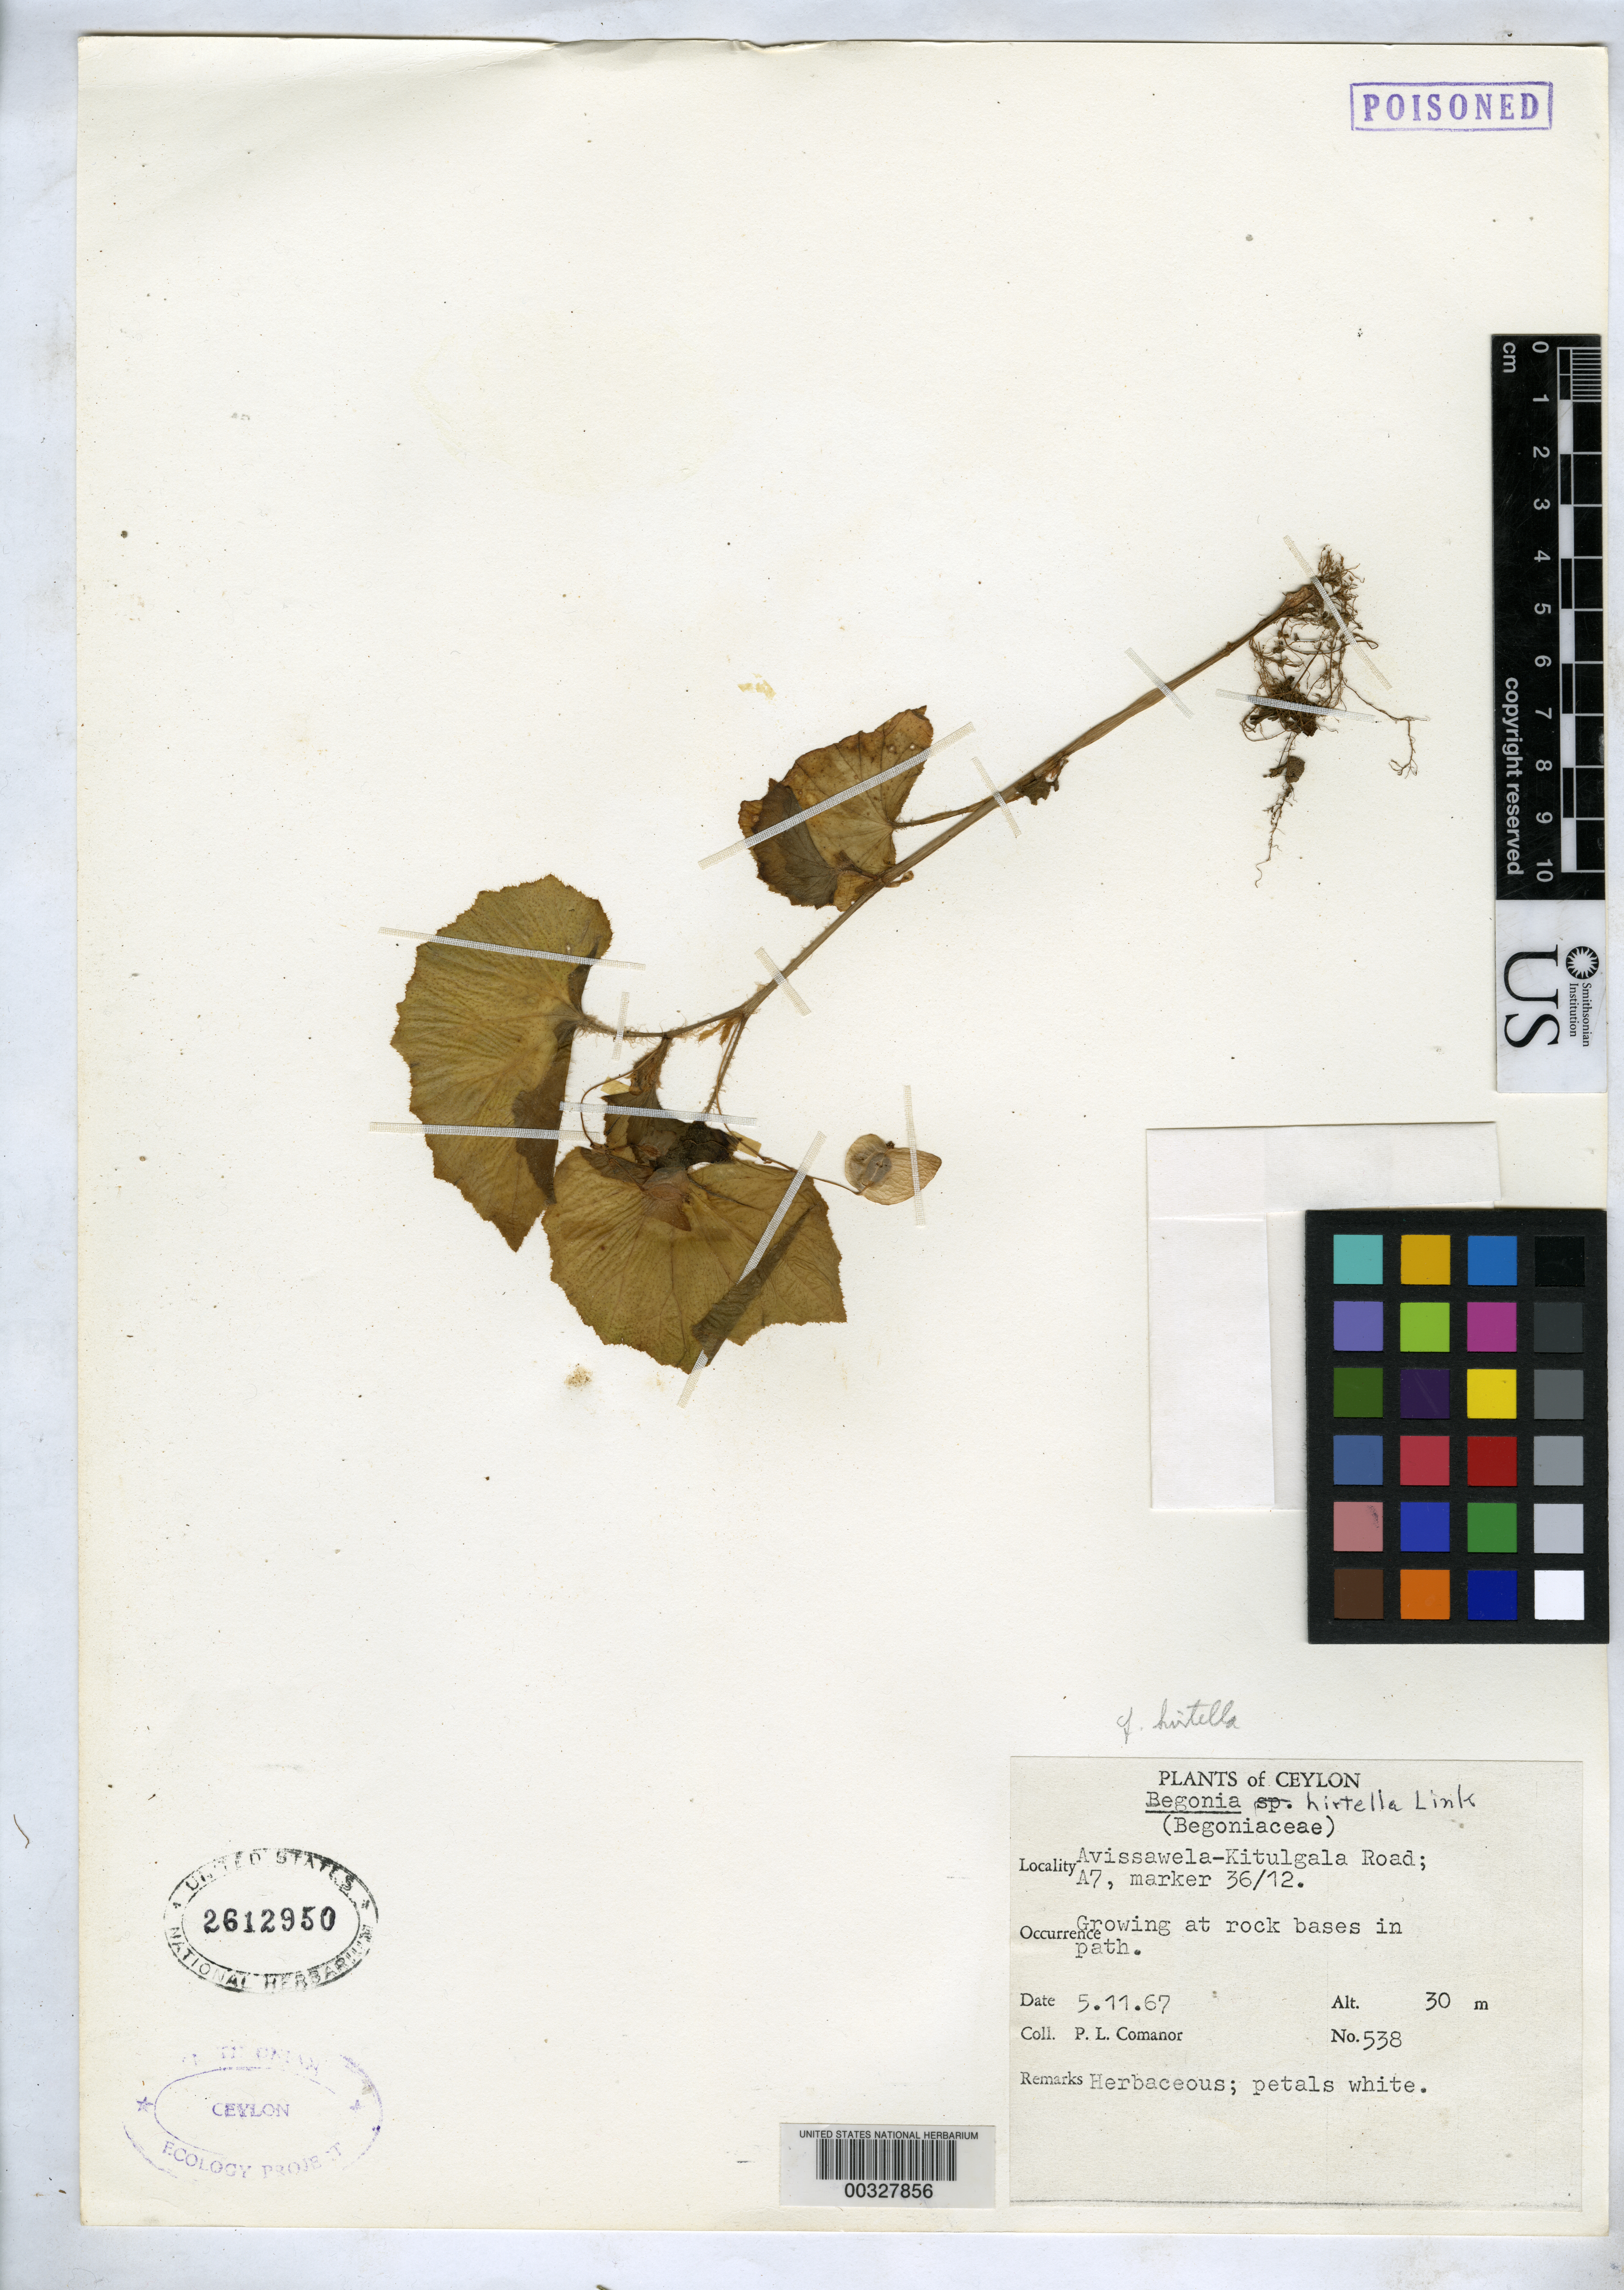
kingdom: Plantae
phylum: Tracheophyta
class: Magnoliopsida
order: Cucurbitales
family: Begoniaceae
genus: Begonia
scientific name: Begonia hirtella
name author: Link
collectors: P. Comanor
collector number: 538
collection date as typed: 05 Nov 1967 or 11 May 1967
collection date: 1967-05-11 or 1967-11-05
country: Sri Lanka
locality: Avissawela-kitulgala road, a7, marker 36/12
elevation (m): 30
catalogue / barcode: US 2612950